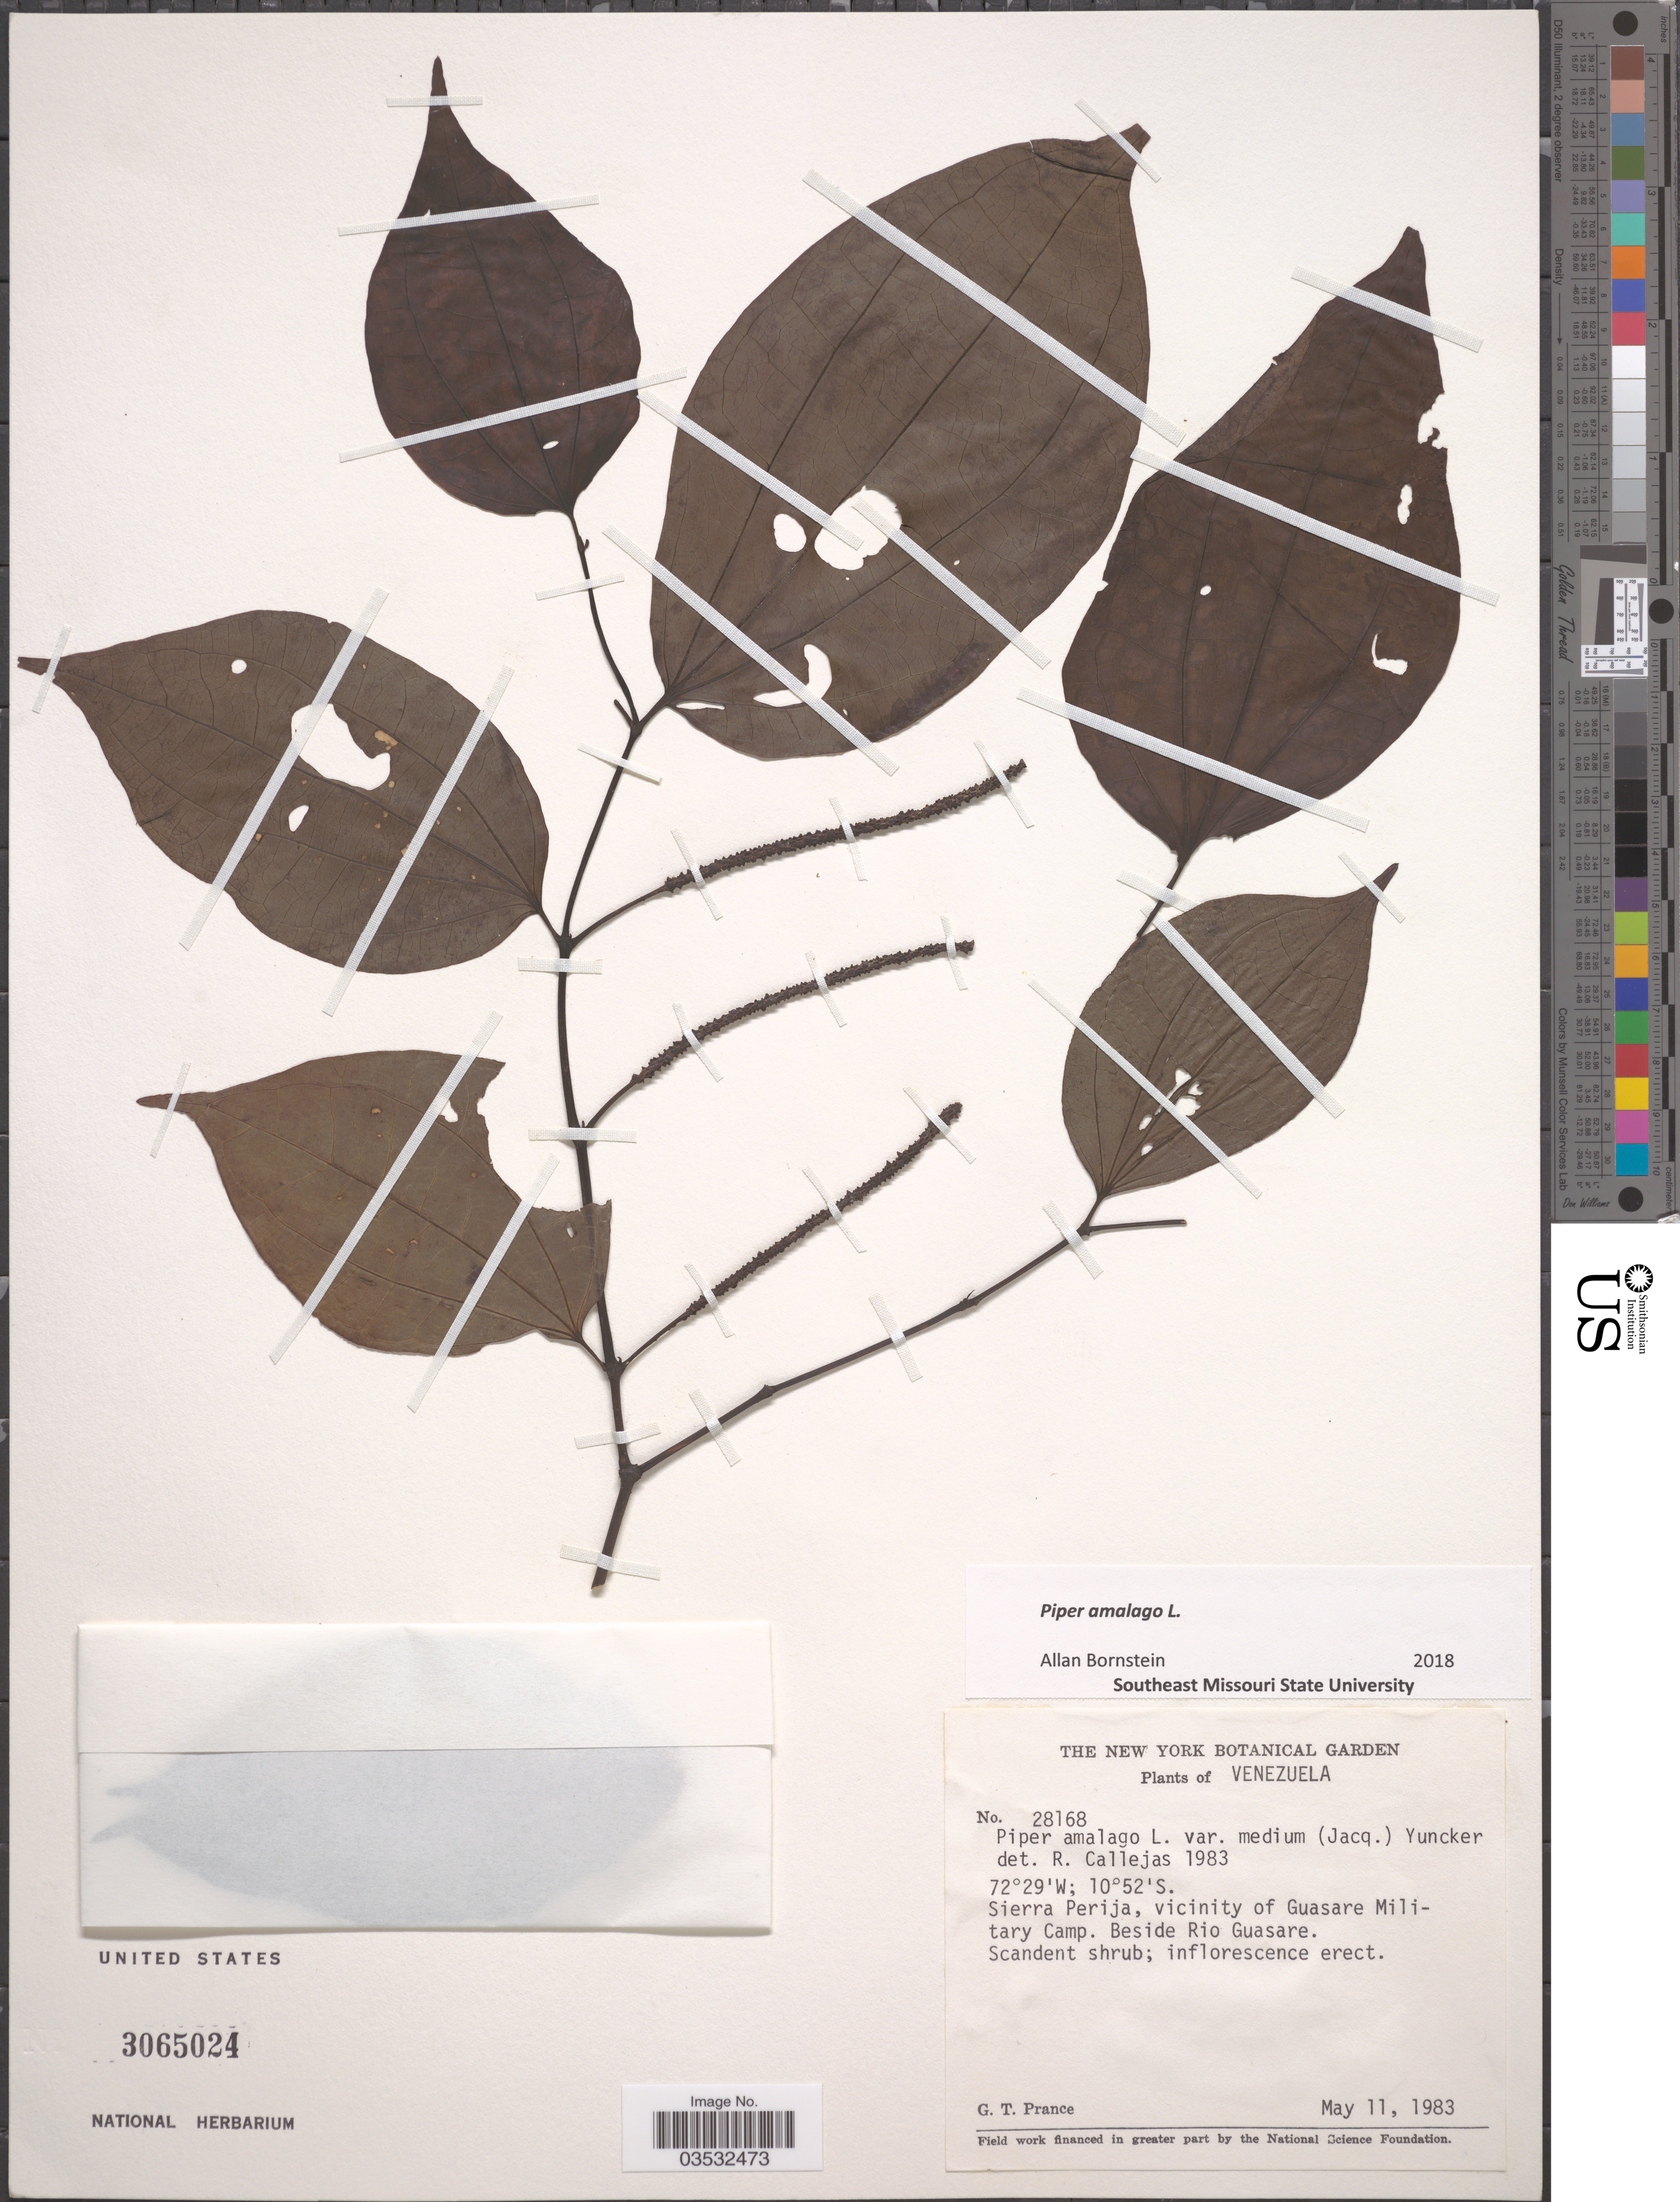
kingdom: Plantae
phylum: Tracheophyta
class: Magnoliopsida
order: Piperales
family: Piperaceae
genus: Piper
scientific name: Piper amalago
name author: L.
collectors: G. T. Prance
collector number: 28168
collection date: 1983-05-11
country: Venezuela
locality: Sierra Perija, vicinity of Guasare Military Camp. Beside Rio Guasare.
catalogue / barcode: US 3065024